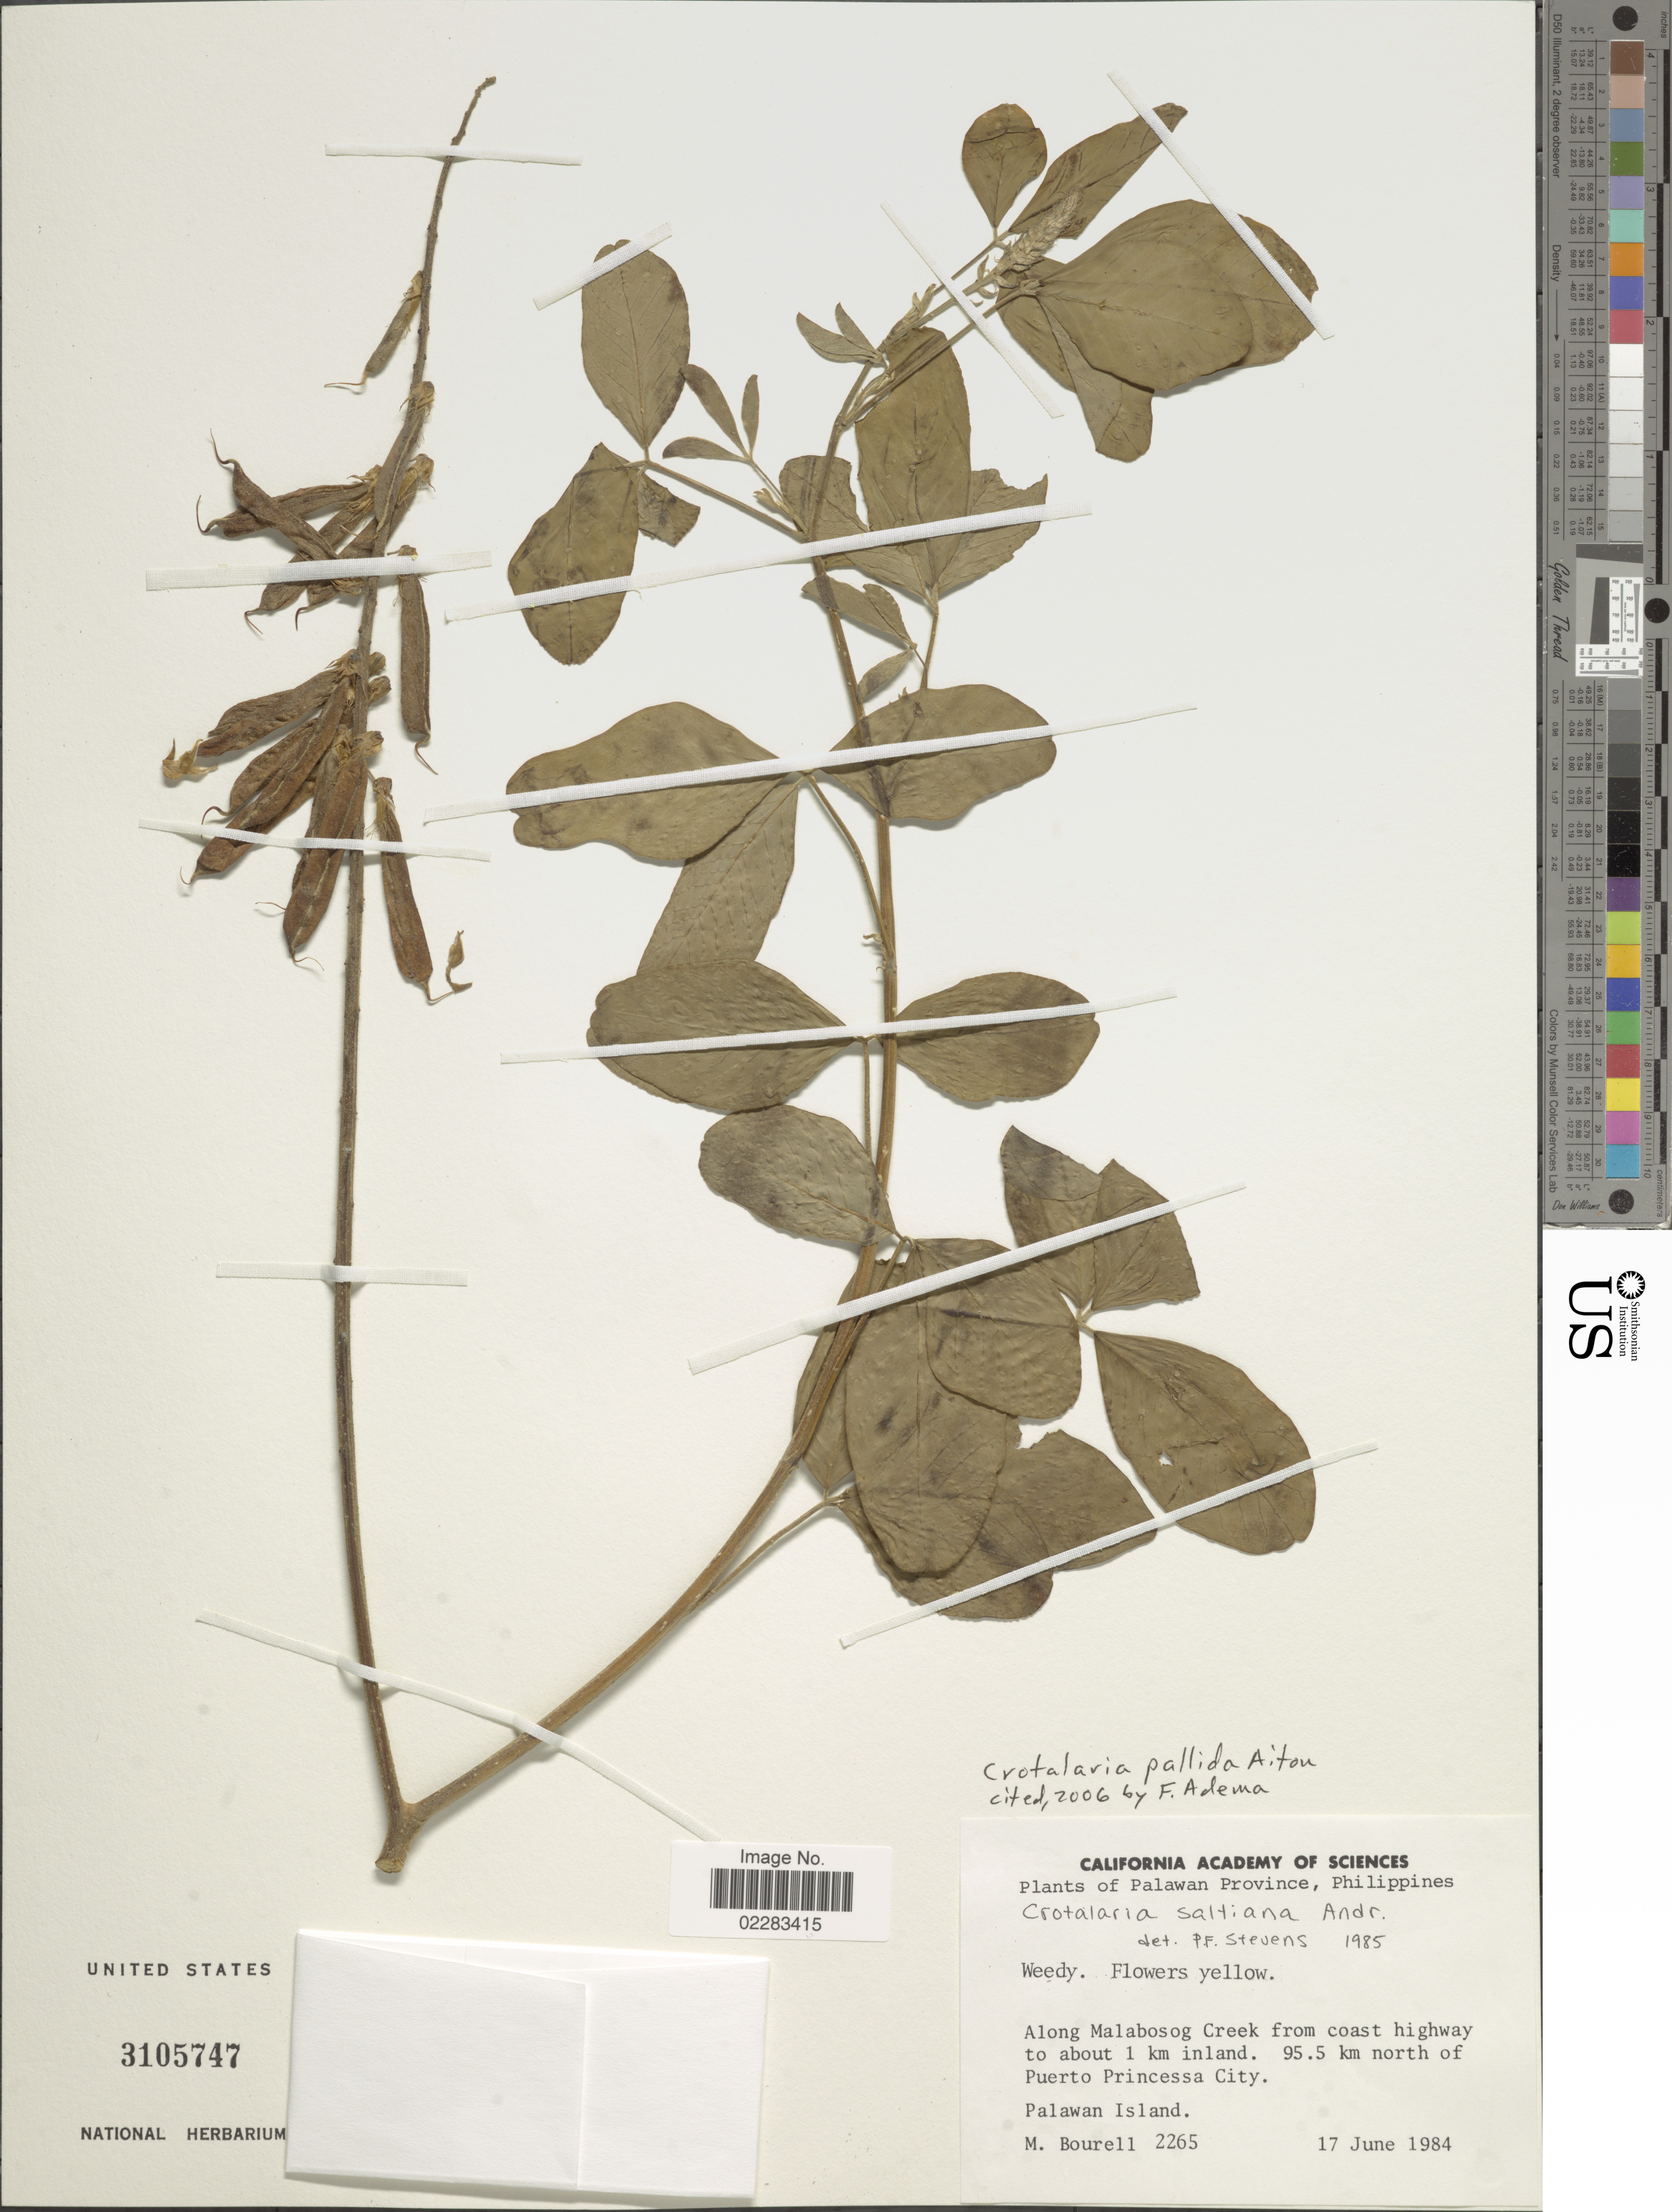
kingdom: Plantae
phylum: Tracheophyta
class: Magnoliopsida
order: Fabales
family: Fabaceae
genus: Crotalaria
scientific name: Crotalaria pallida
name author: Aiton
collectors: M. Bourell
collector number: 2265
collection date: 1984-06-17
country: Philippines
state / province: Mimaropa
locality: Palawan Province, Along Malabosog Creek from coast highway to about 1 km inland. 95.5 km north of Puerto Princessa City, Palawan Island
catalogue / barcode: US 3105747